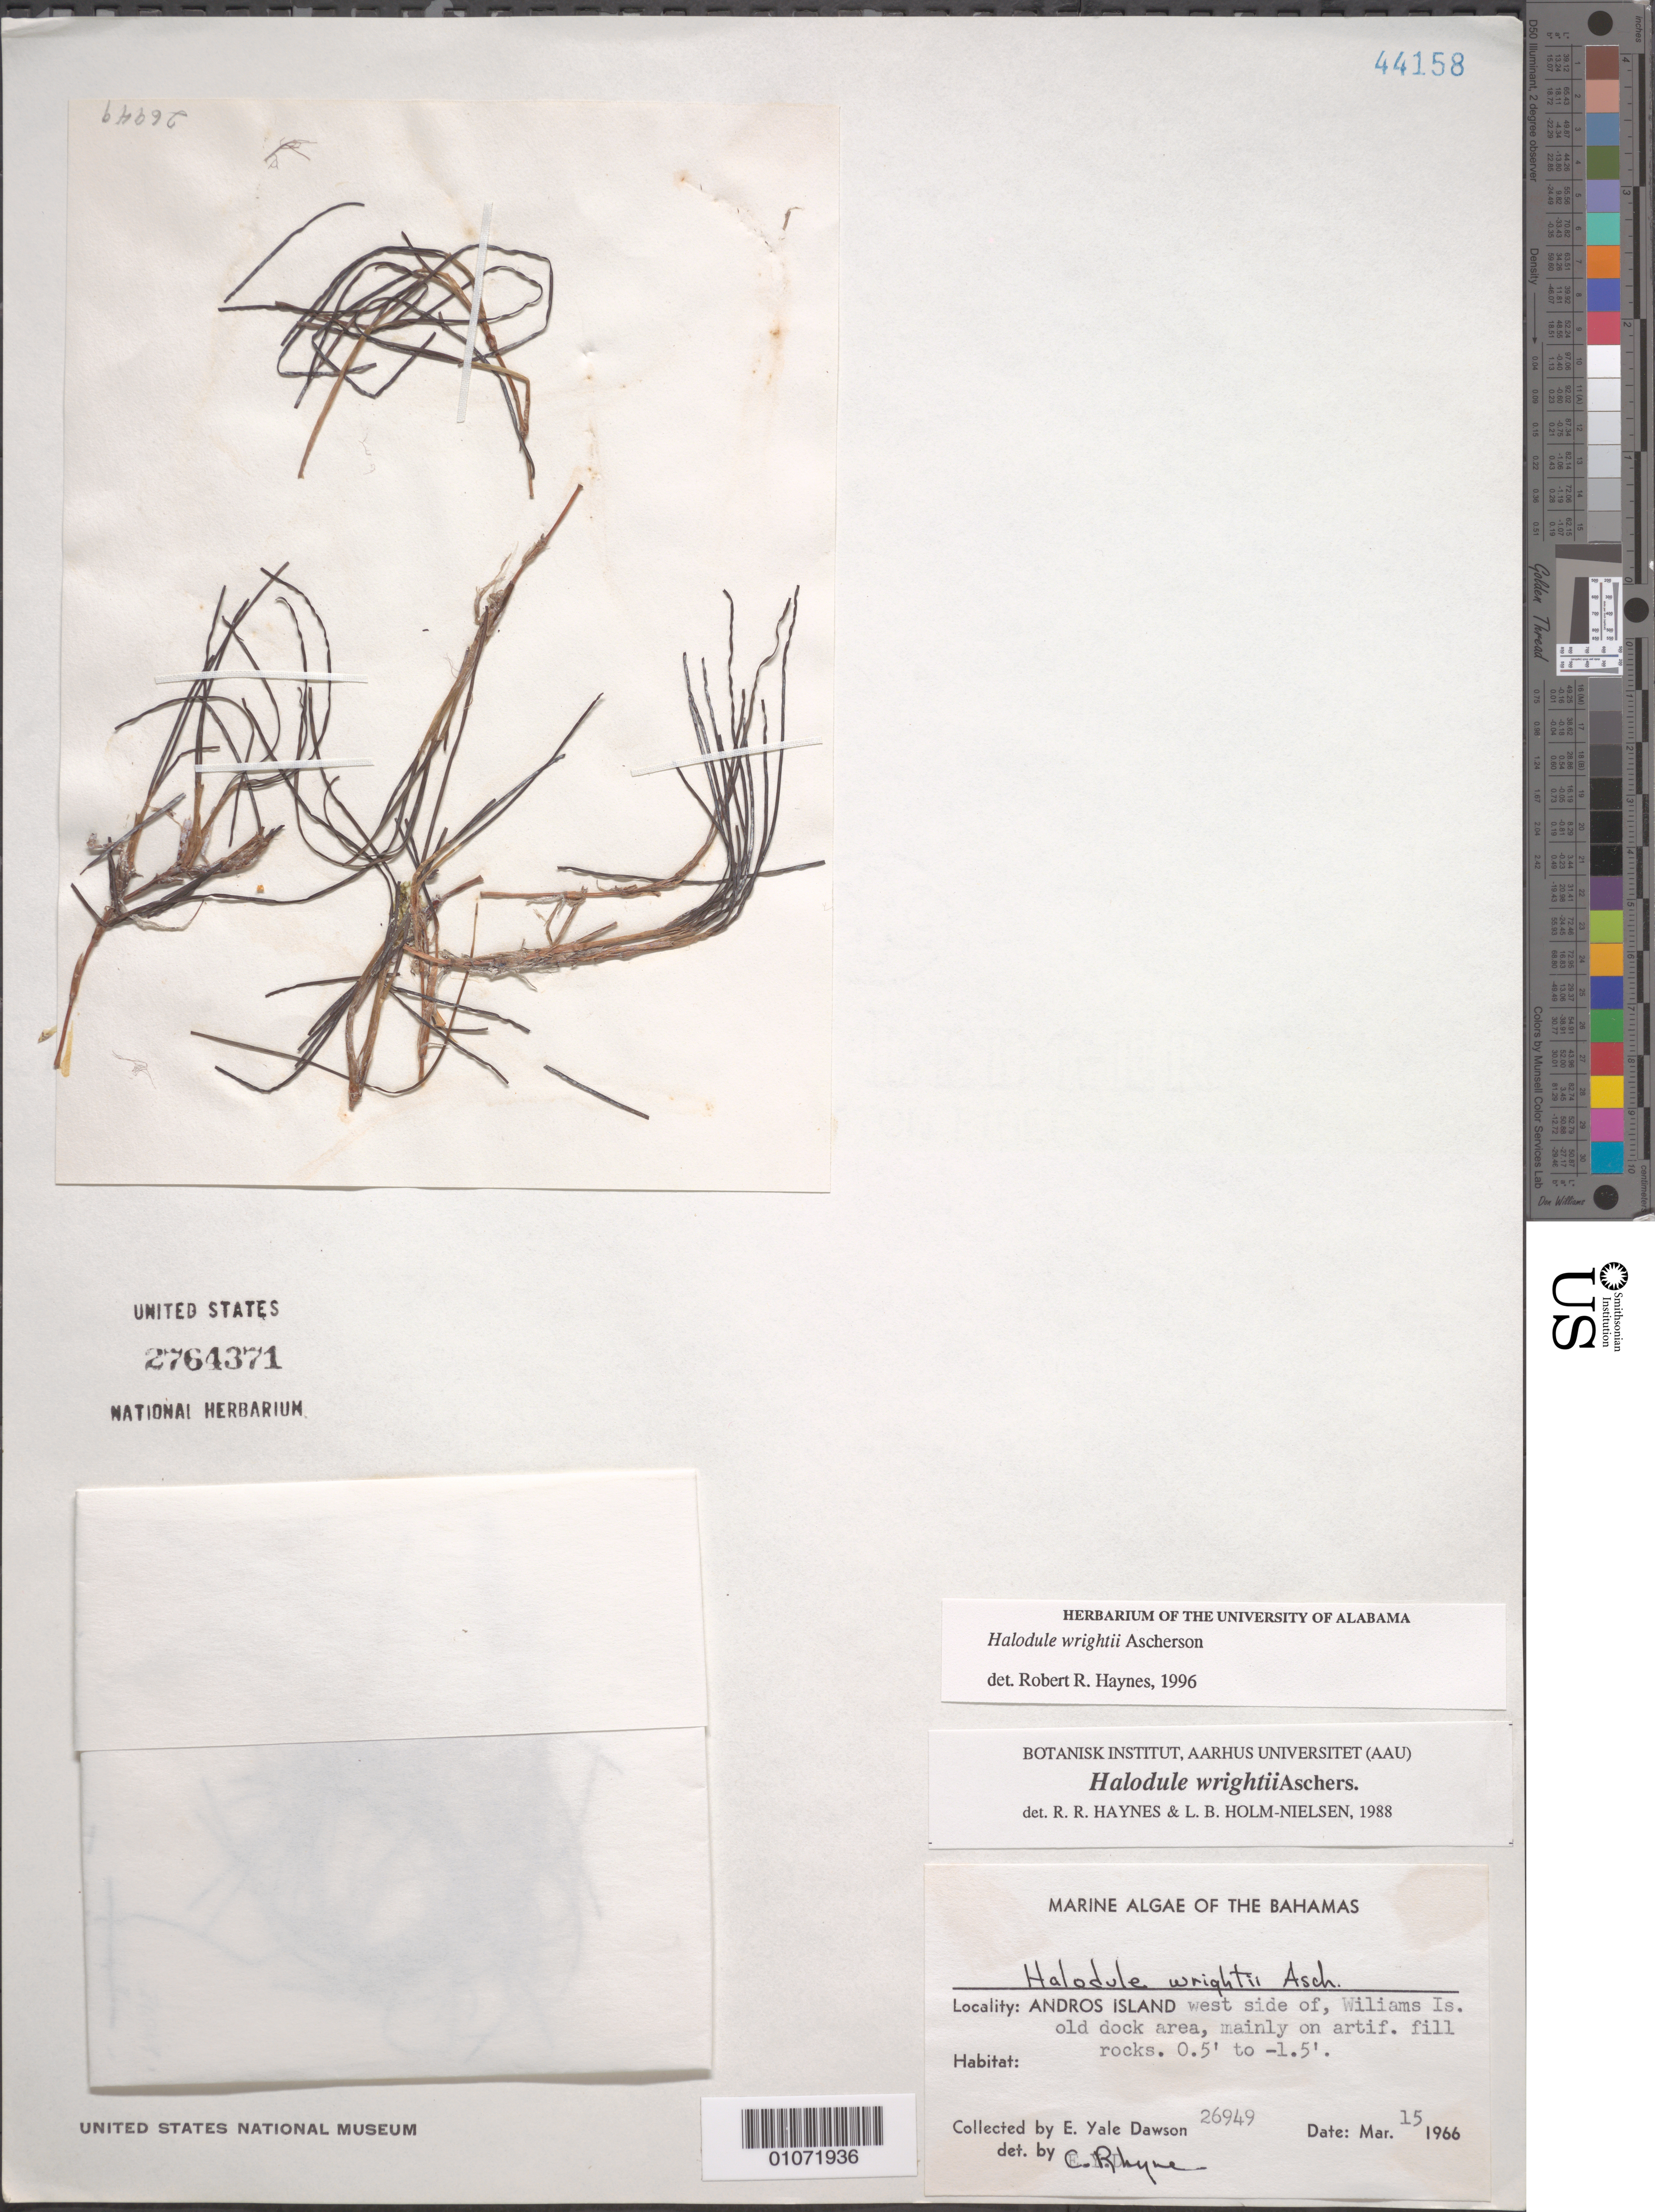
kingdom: Plantae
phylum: Tracheophyta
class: Liliopsida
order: Alismatales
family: Cymodoceaceae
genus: Halodule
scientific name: Halodule wrightii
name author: Asch.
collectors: E. Y. Dawson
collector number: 26949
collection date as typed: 15 Mar 1966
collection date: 1966-03-15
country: Bahamas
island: Andros I.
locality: West side of Williams Is. Old dock area, mainly on artif. fill rocks 0.5'-1.5'.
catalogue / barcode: US 2764371